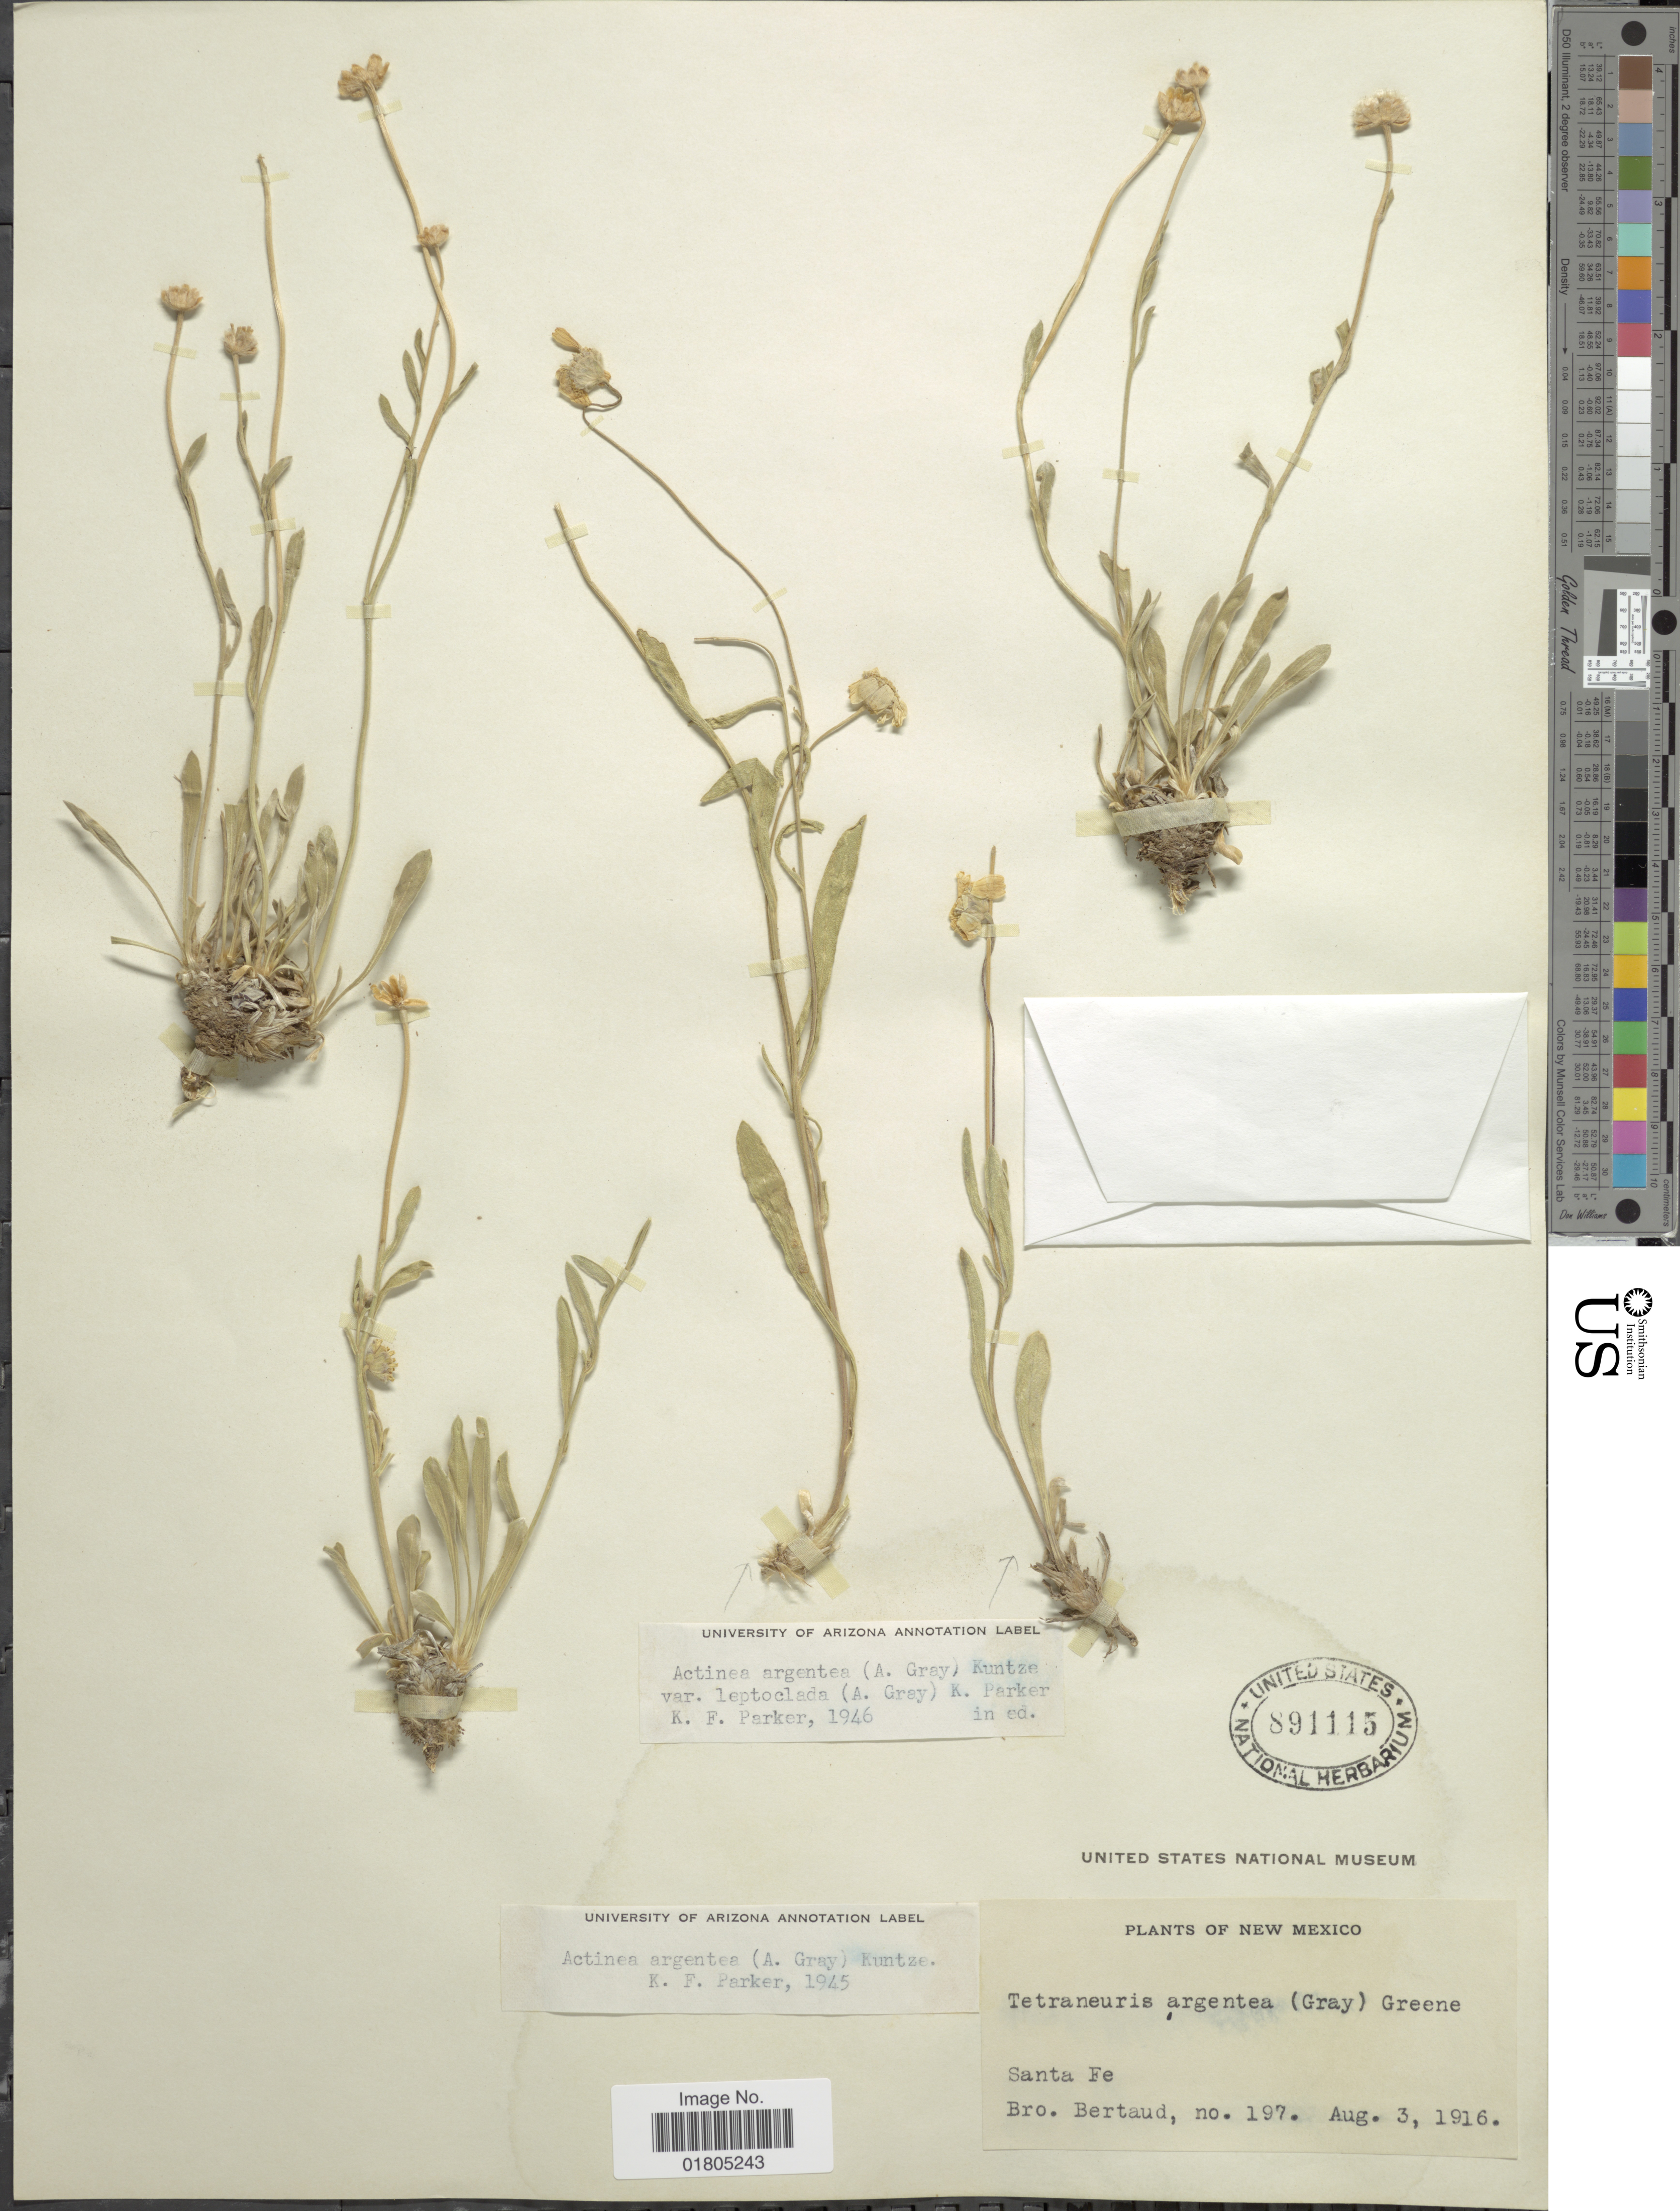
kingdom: Plantae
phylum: Tracheophyta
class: Magnoliopsida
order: Asterales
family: Asteraceae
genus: Actinea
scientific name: Actinea argentea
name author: (A. Gray) Kuntze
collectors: Bro. Bertaud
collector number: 197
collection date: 1916-08-03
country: United States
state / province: New Mexico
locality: Santa Fe.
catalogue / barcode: US 891115